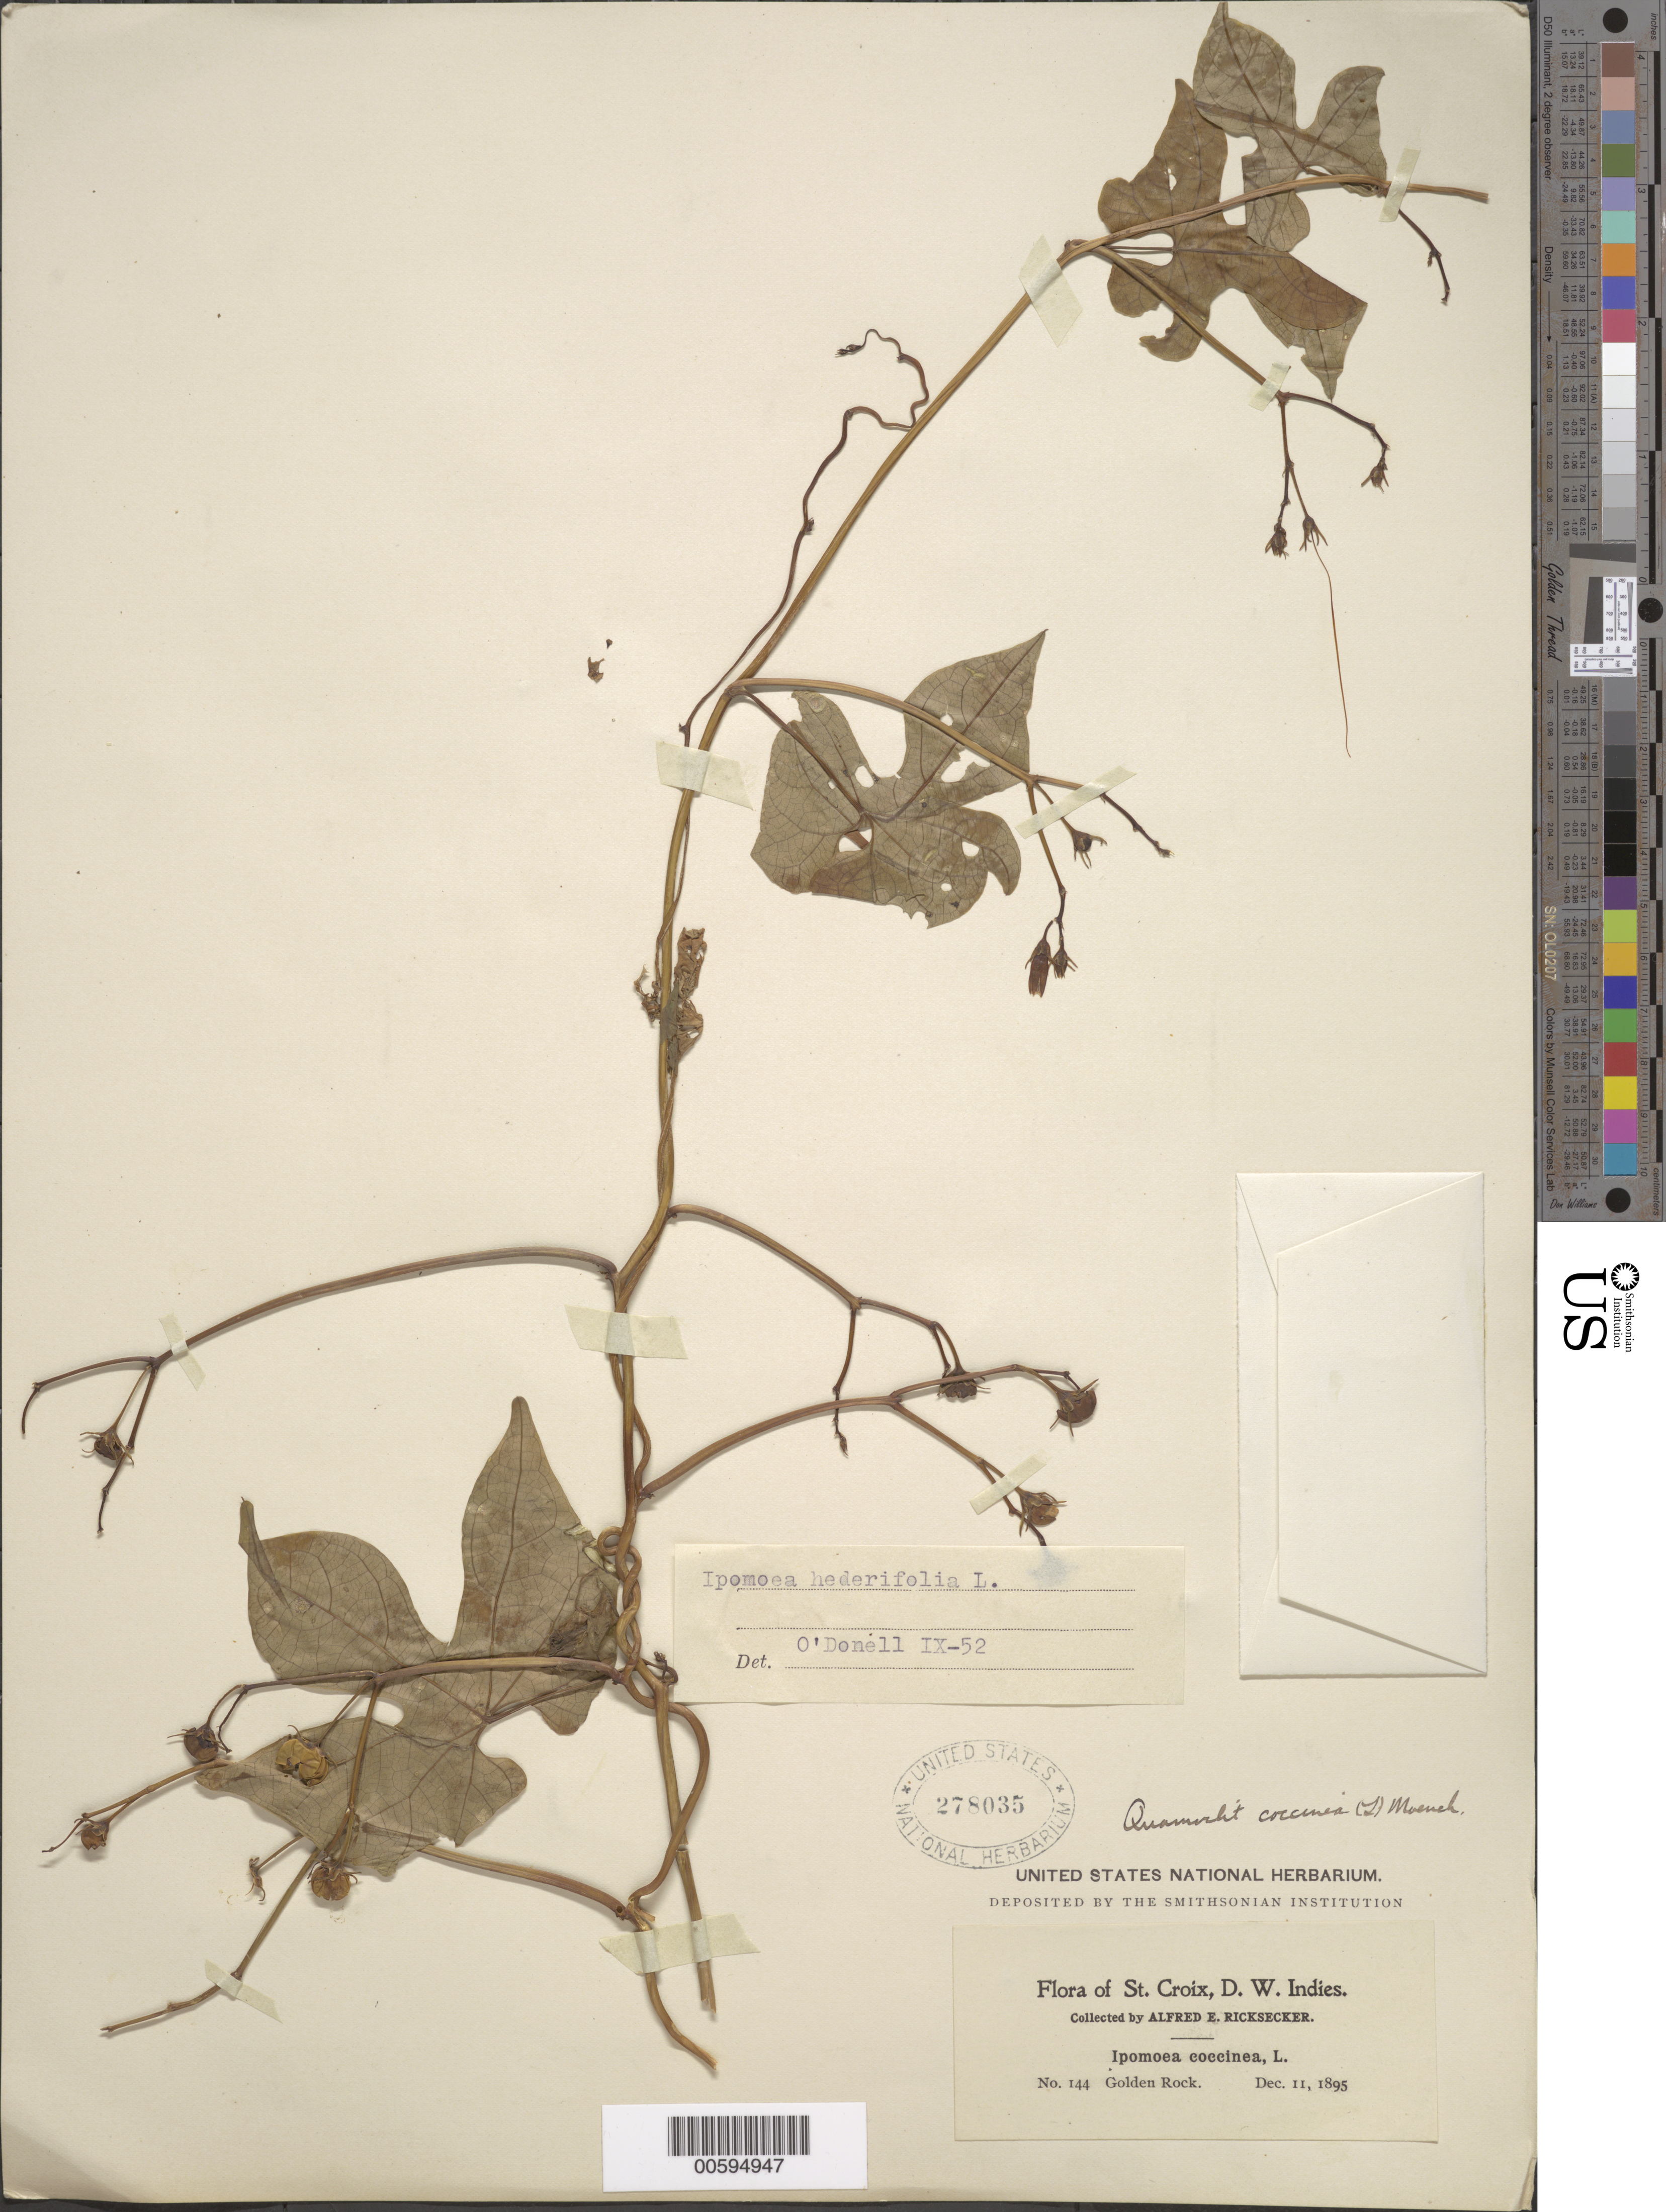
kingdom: Plantae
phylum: Tracheophyta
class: Magnoliopsida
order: Solanales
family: Convolvulaceae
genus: Ipomoea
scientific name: Ipomoea hederifolia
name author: L.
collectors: A. E. Ricksecker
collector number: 144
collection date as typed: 11 Dec 1895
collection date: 1895-12-11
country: U.S. Virgin Islands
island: St. Croix Island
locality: Golden Rock.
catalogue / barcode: US 278035